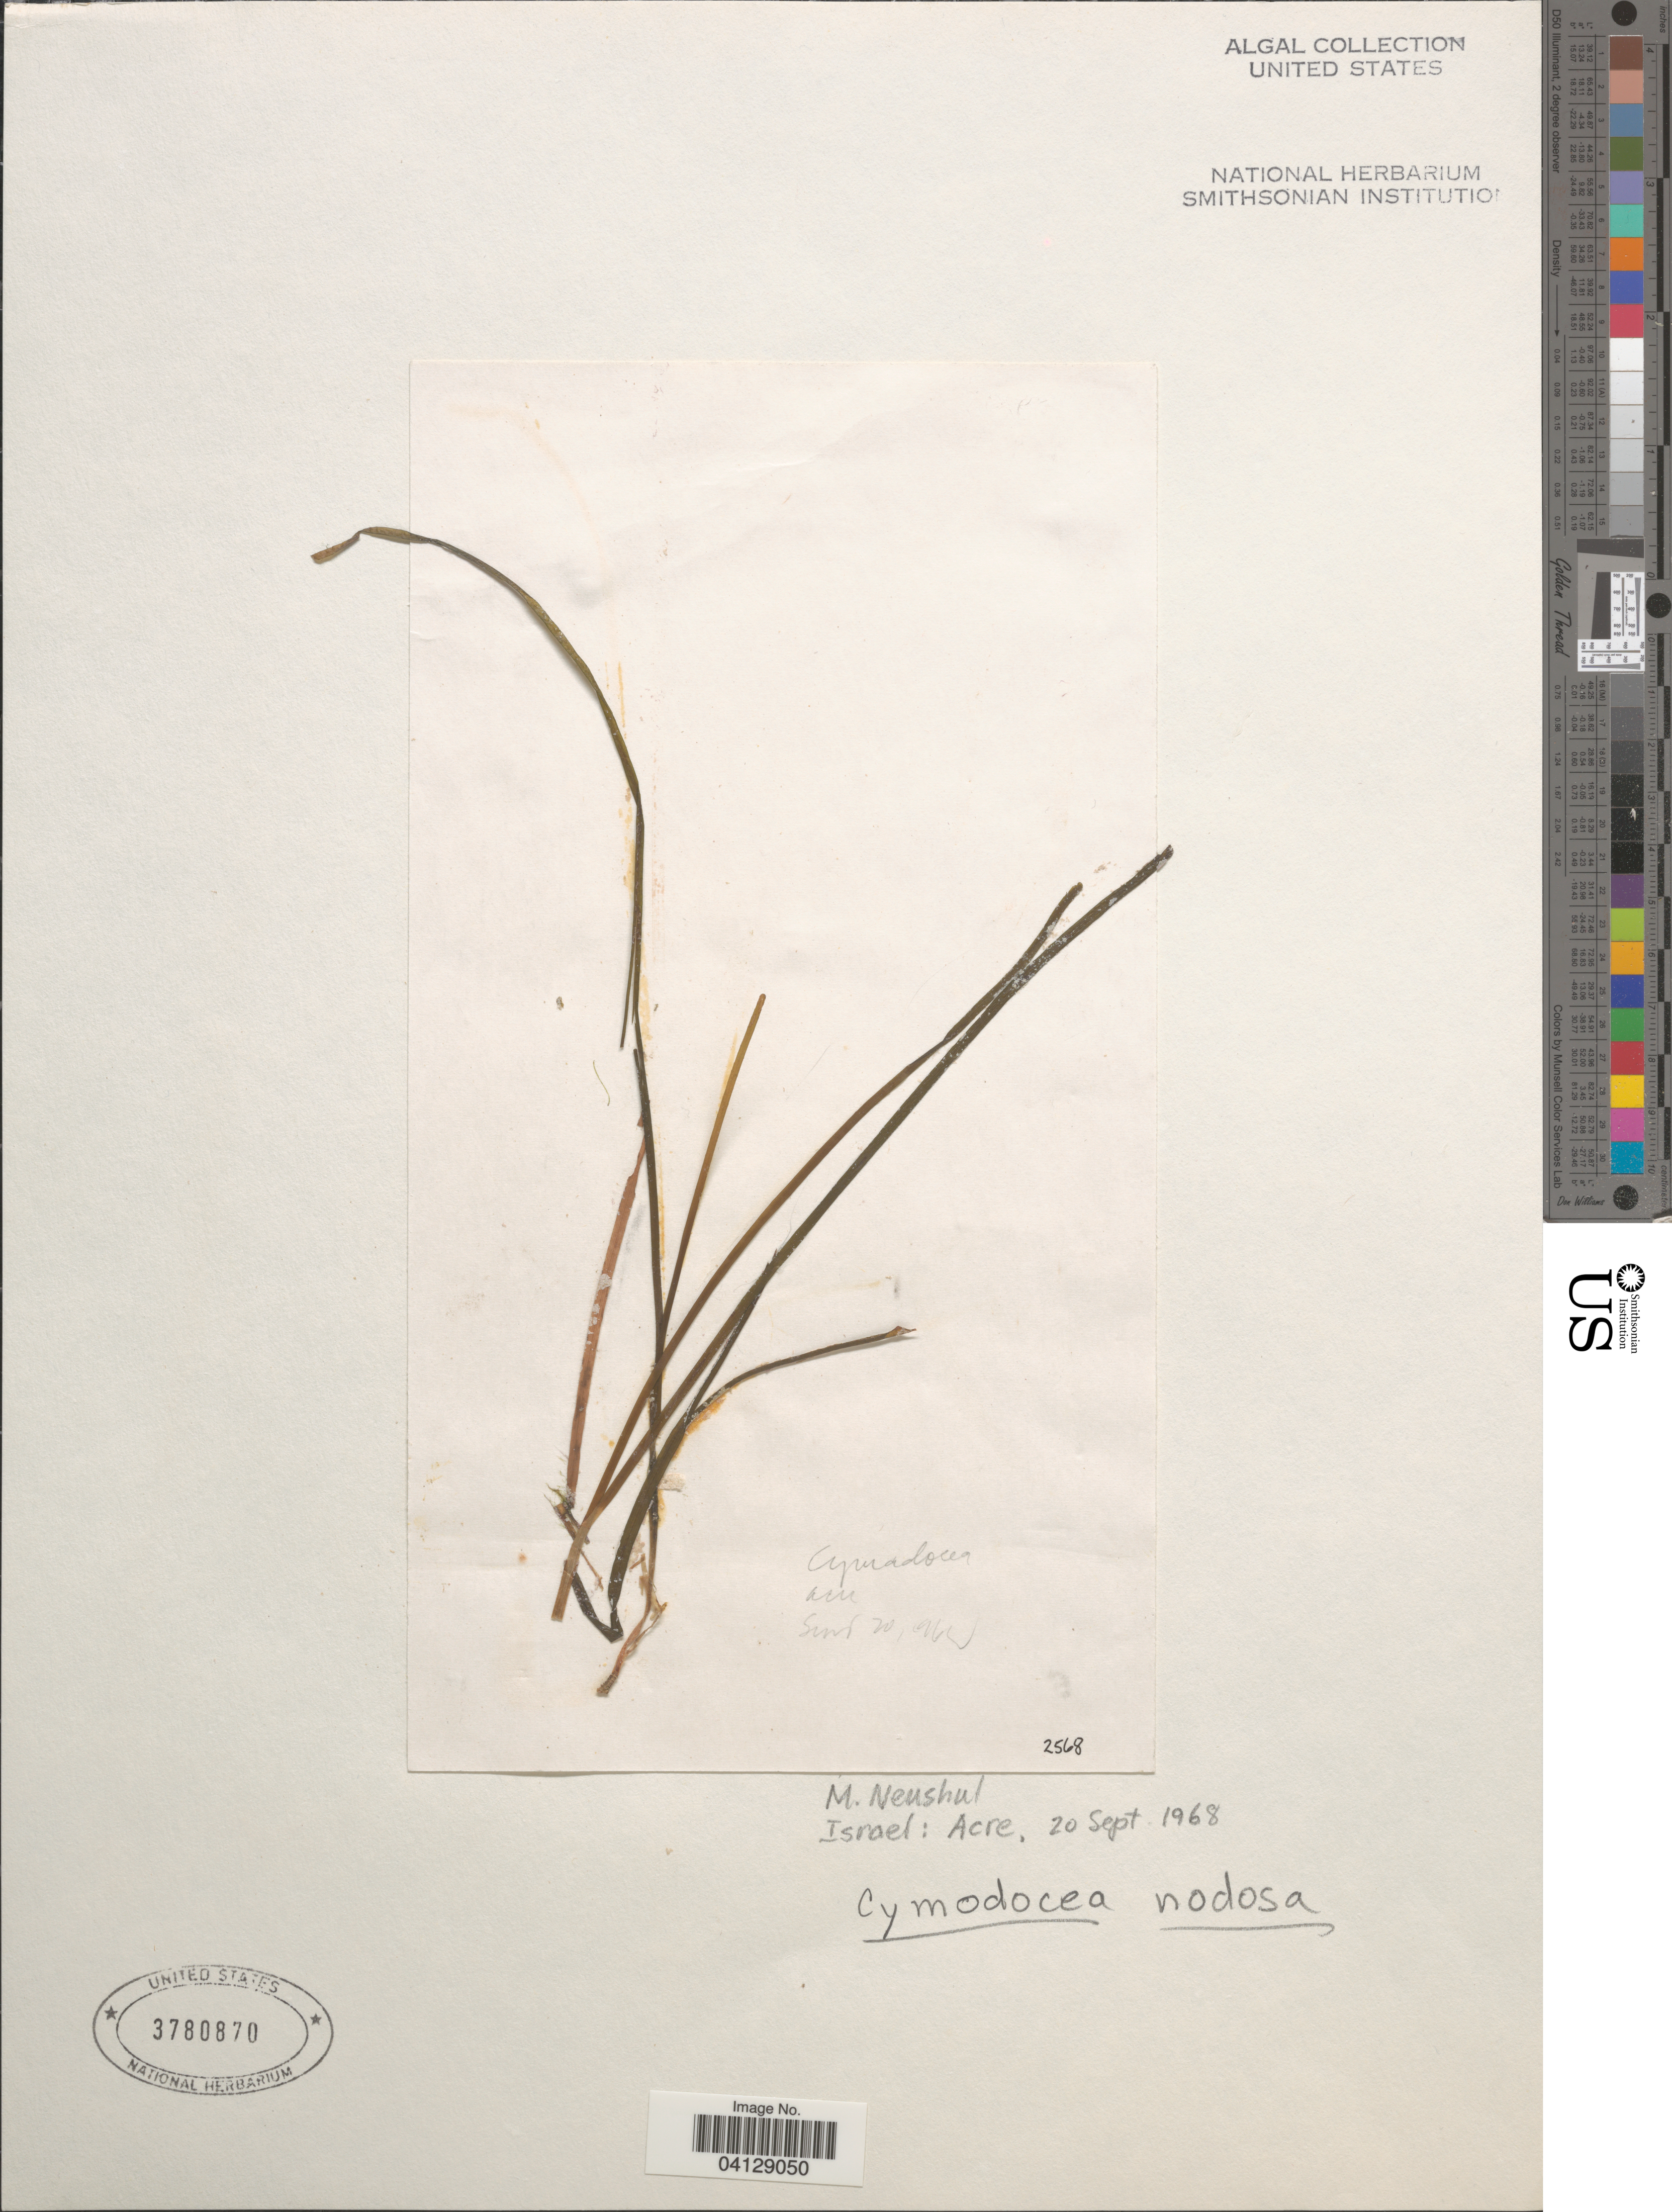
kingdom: Plantae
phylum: Tracheophyta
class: Liliopsida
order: Alismatales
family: Cymodoceaceae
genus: Cymodocea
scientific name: Cymodocea nodosa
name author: Asch.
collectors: M. Neushul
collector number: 2568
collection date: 1968-09-20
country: Israel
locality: Acre.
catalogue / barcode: US 3780870